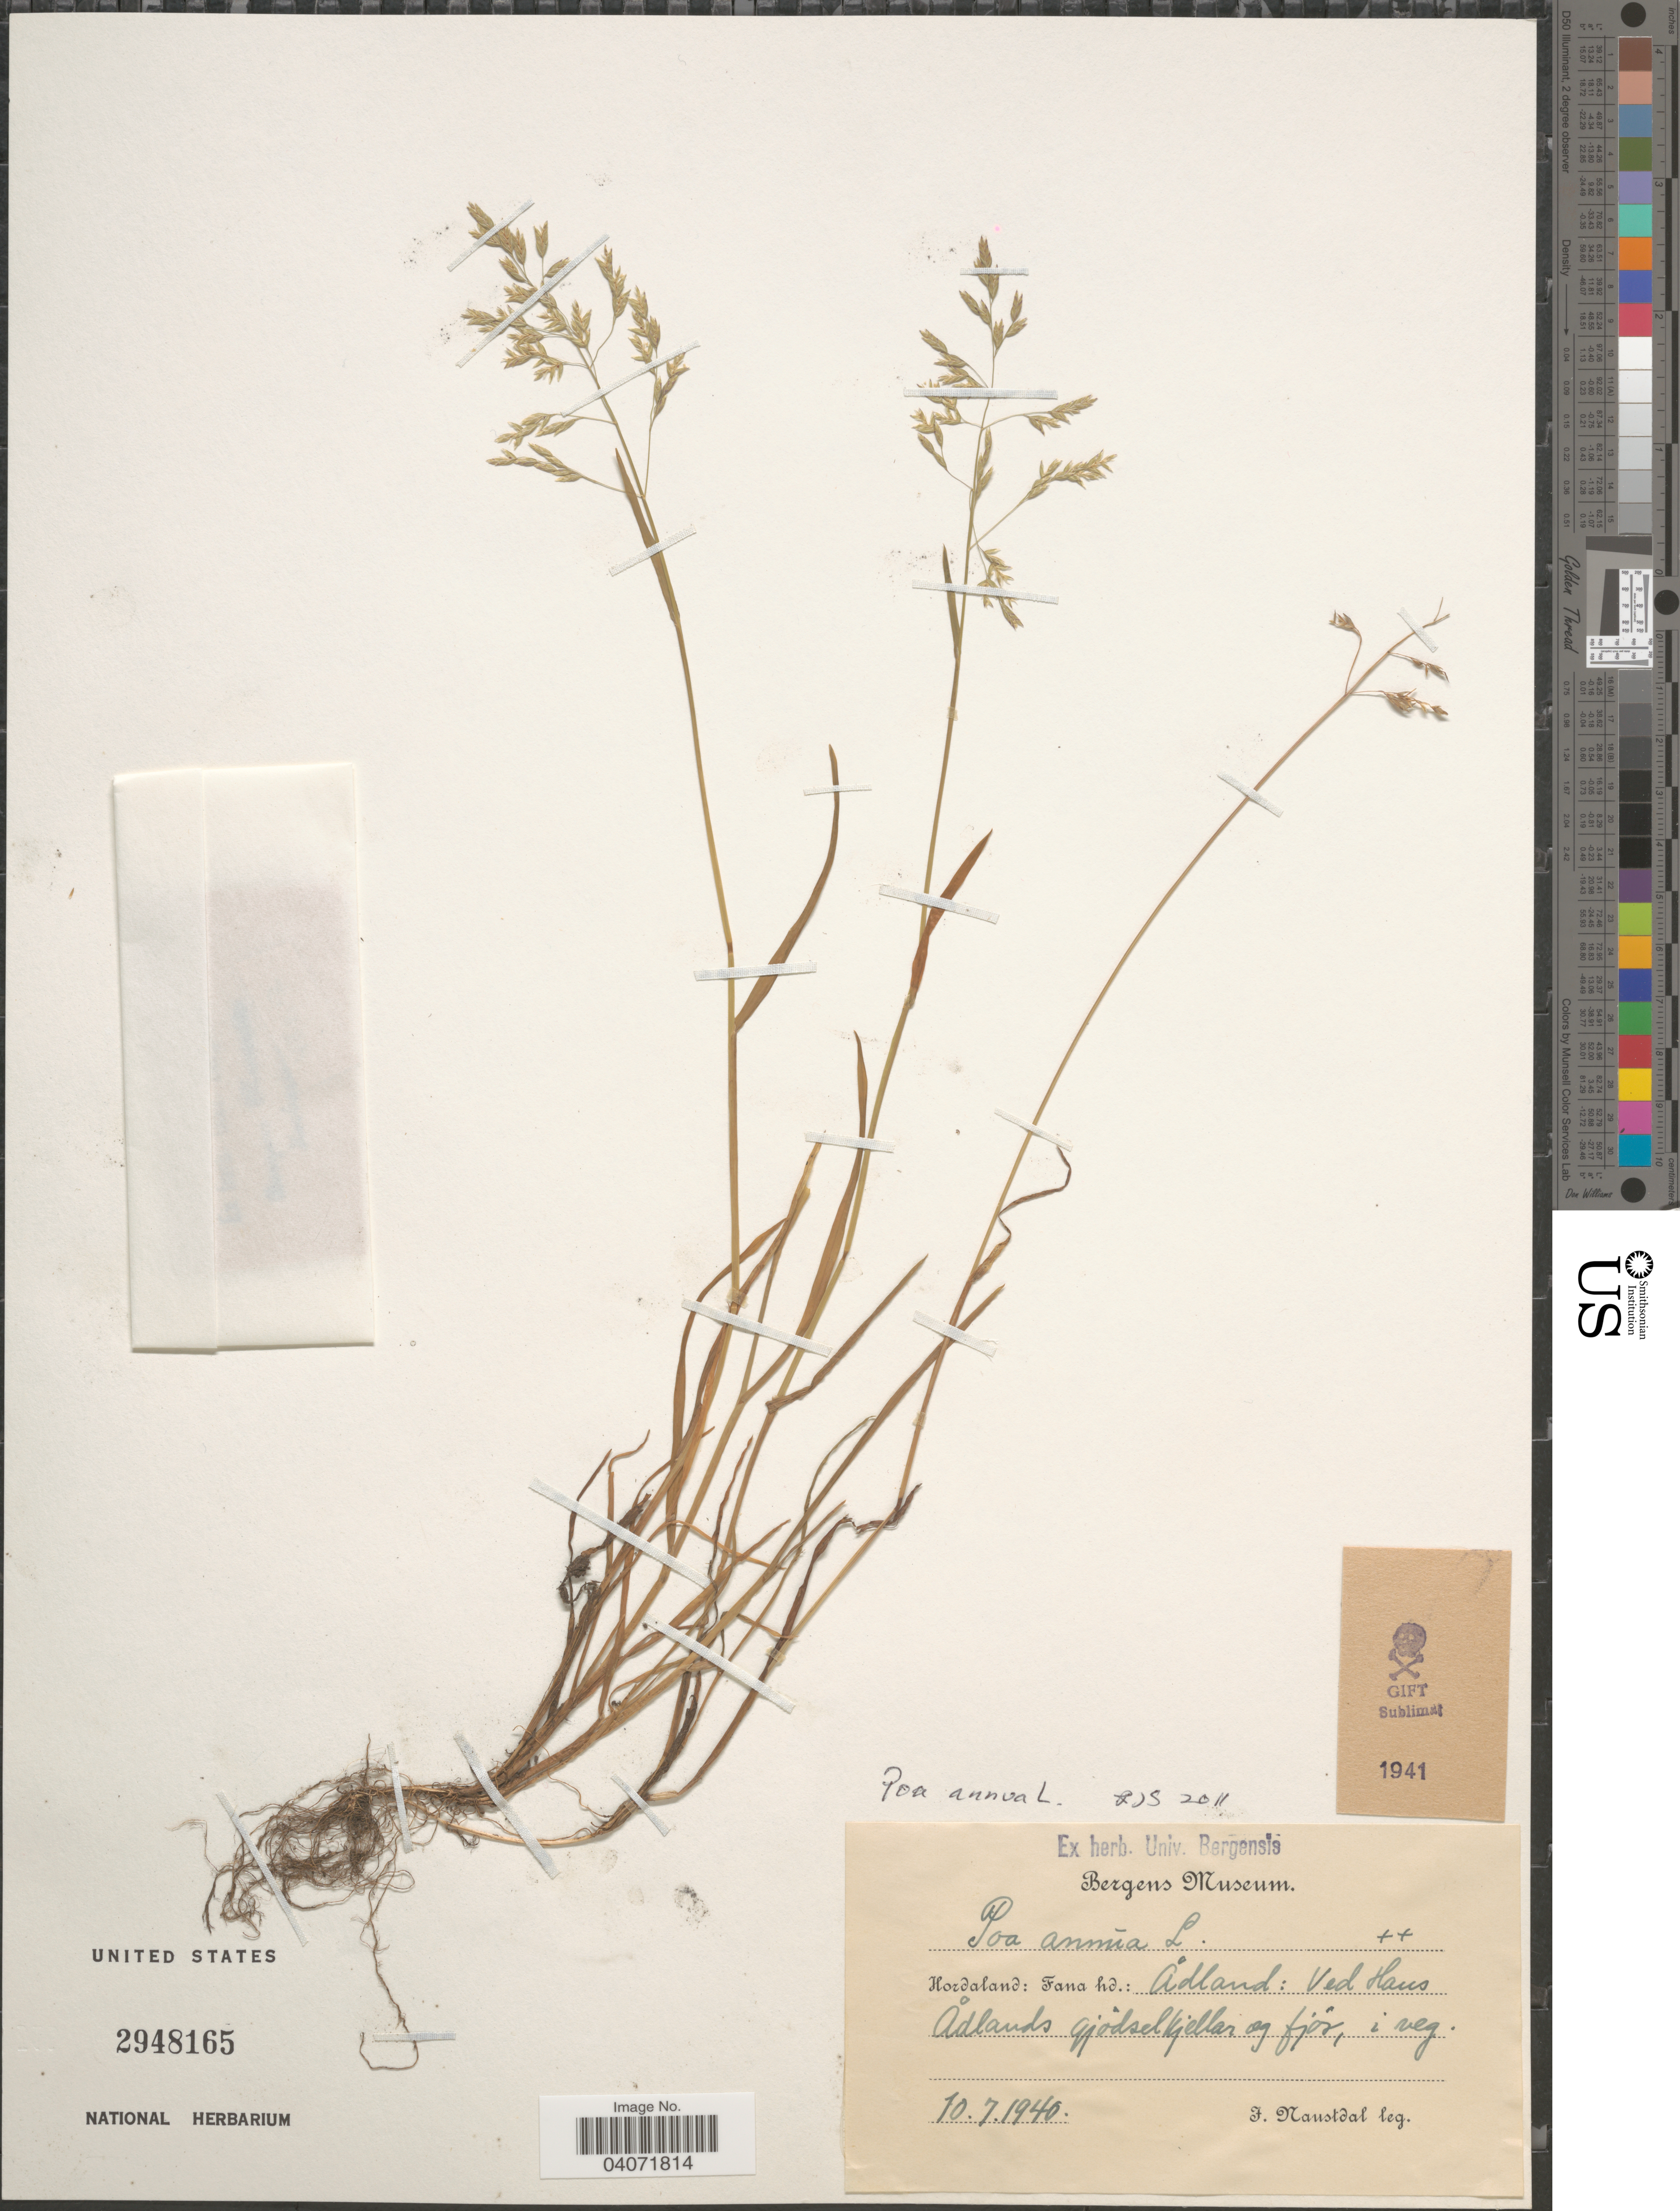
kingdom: Plantae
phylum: Tracheophyta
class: Liliopsida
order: Poales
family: Poaceae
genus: Poa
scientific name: Poa annua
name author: L.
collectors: J. Naustdal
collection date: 1940-07-10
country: Norway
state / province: Hordaland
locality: Fana hd.: Ådland: Ved Haus Ådlands gjødselkjeller og fjõr, i veg.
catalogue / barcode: US 2948165